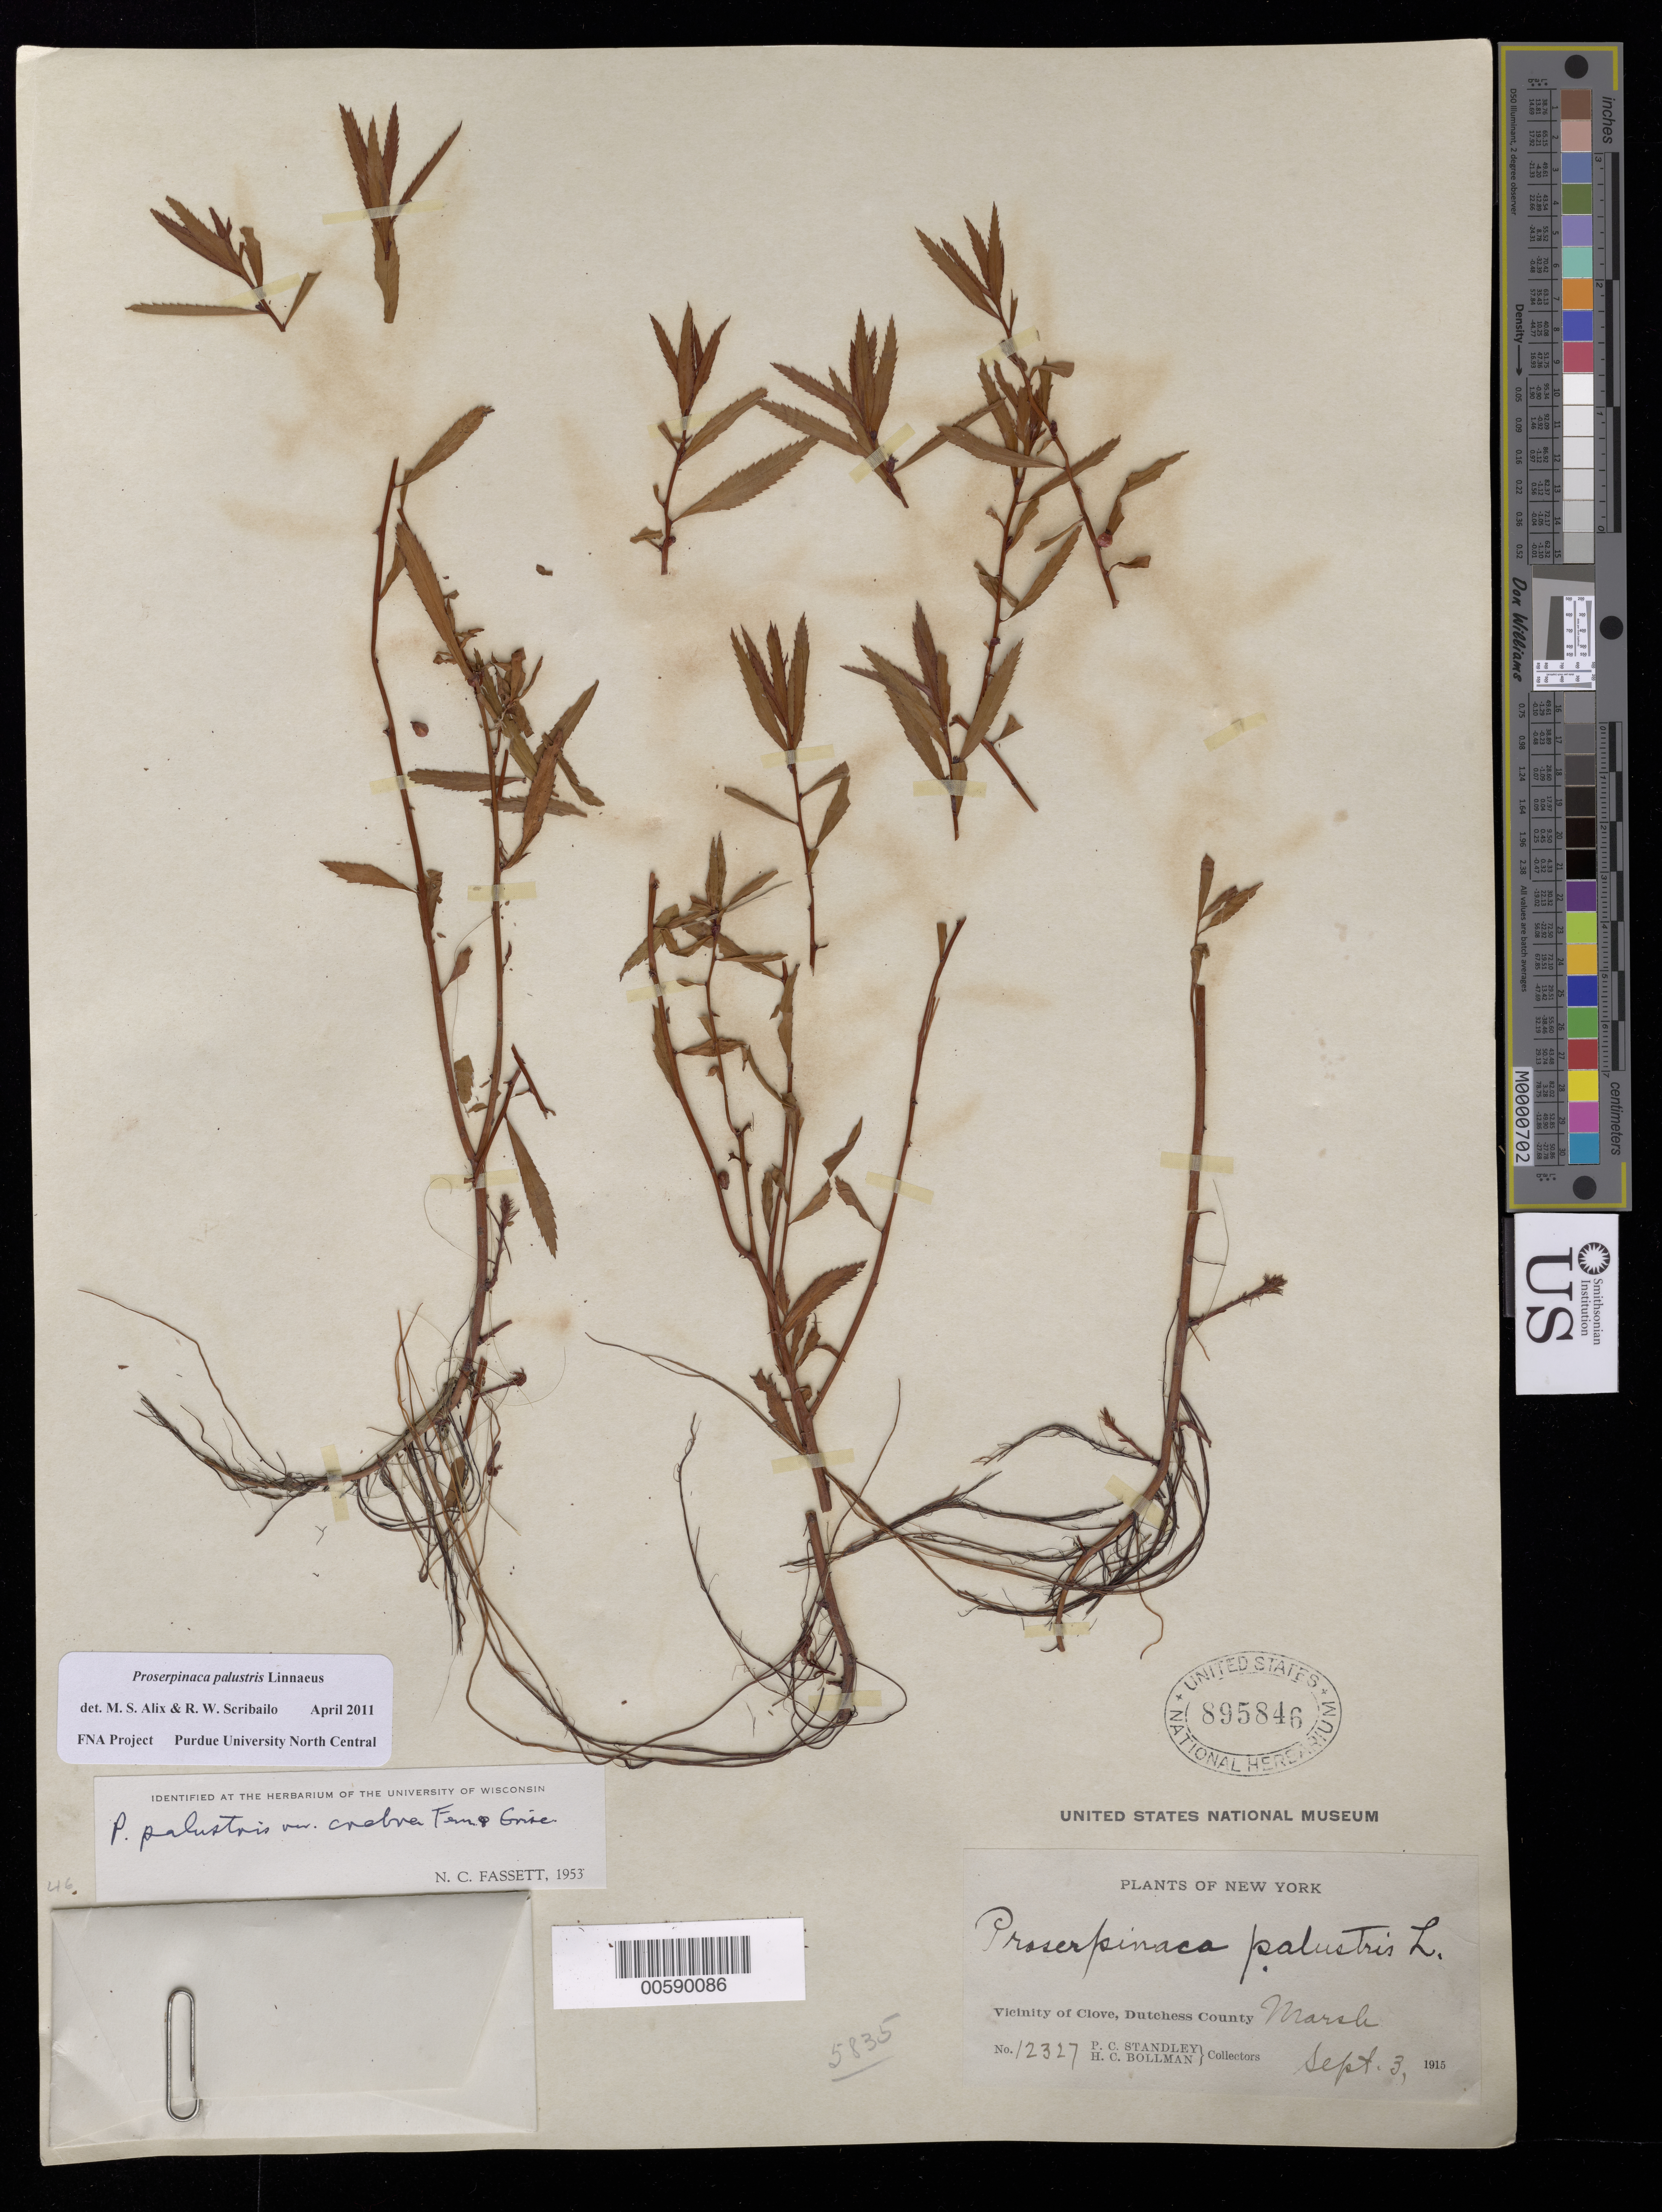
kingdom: Plantae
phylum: Tracheophyta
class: Magnoliopsida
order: Saxifragales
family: Haloragaceae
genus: Proserpinaca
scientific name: Proserpinaca palustris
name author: L.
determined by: Scribailo, R. W.; Alix, M. S.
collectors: P. C. Standley & H. C. Bollman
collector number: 12327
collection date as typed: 03 Sep 1915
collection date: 1915-09-03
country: United States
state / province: New York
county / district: Dutchess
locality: Clove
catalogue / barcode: US 895846